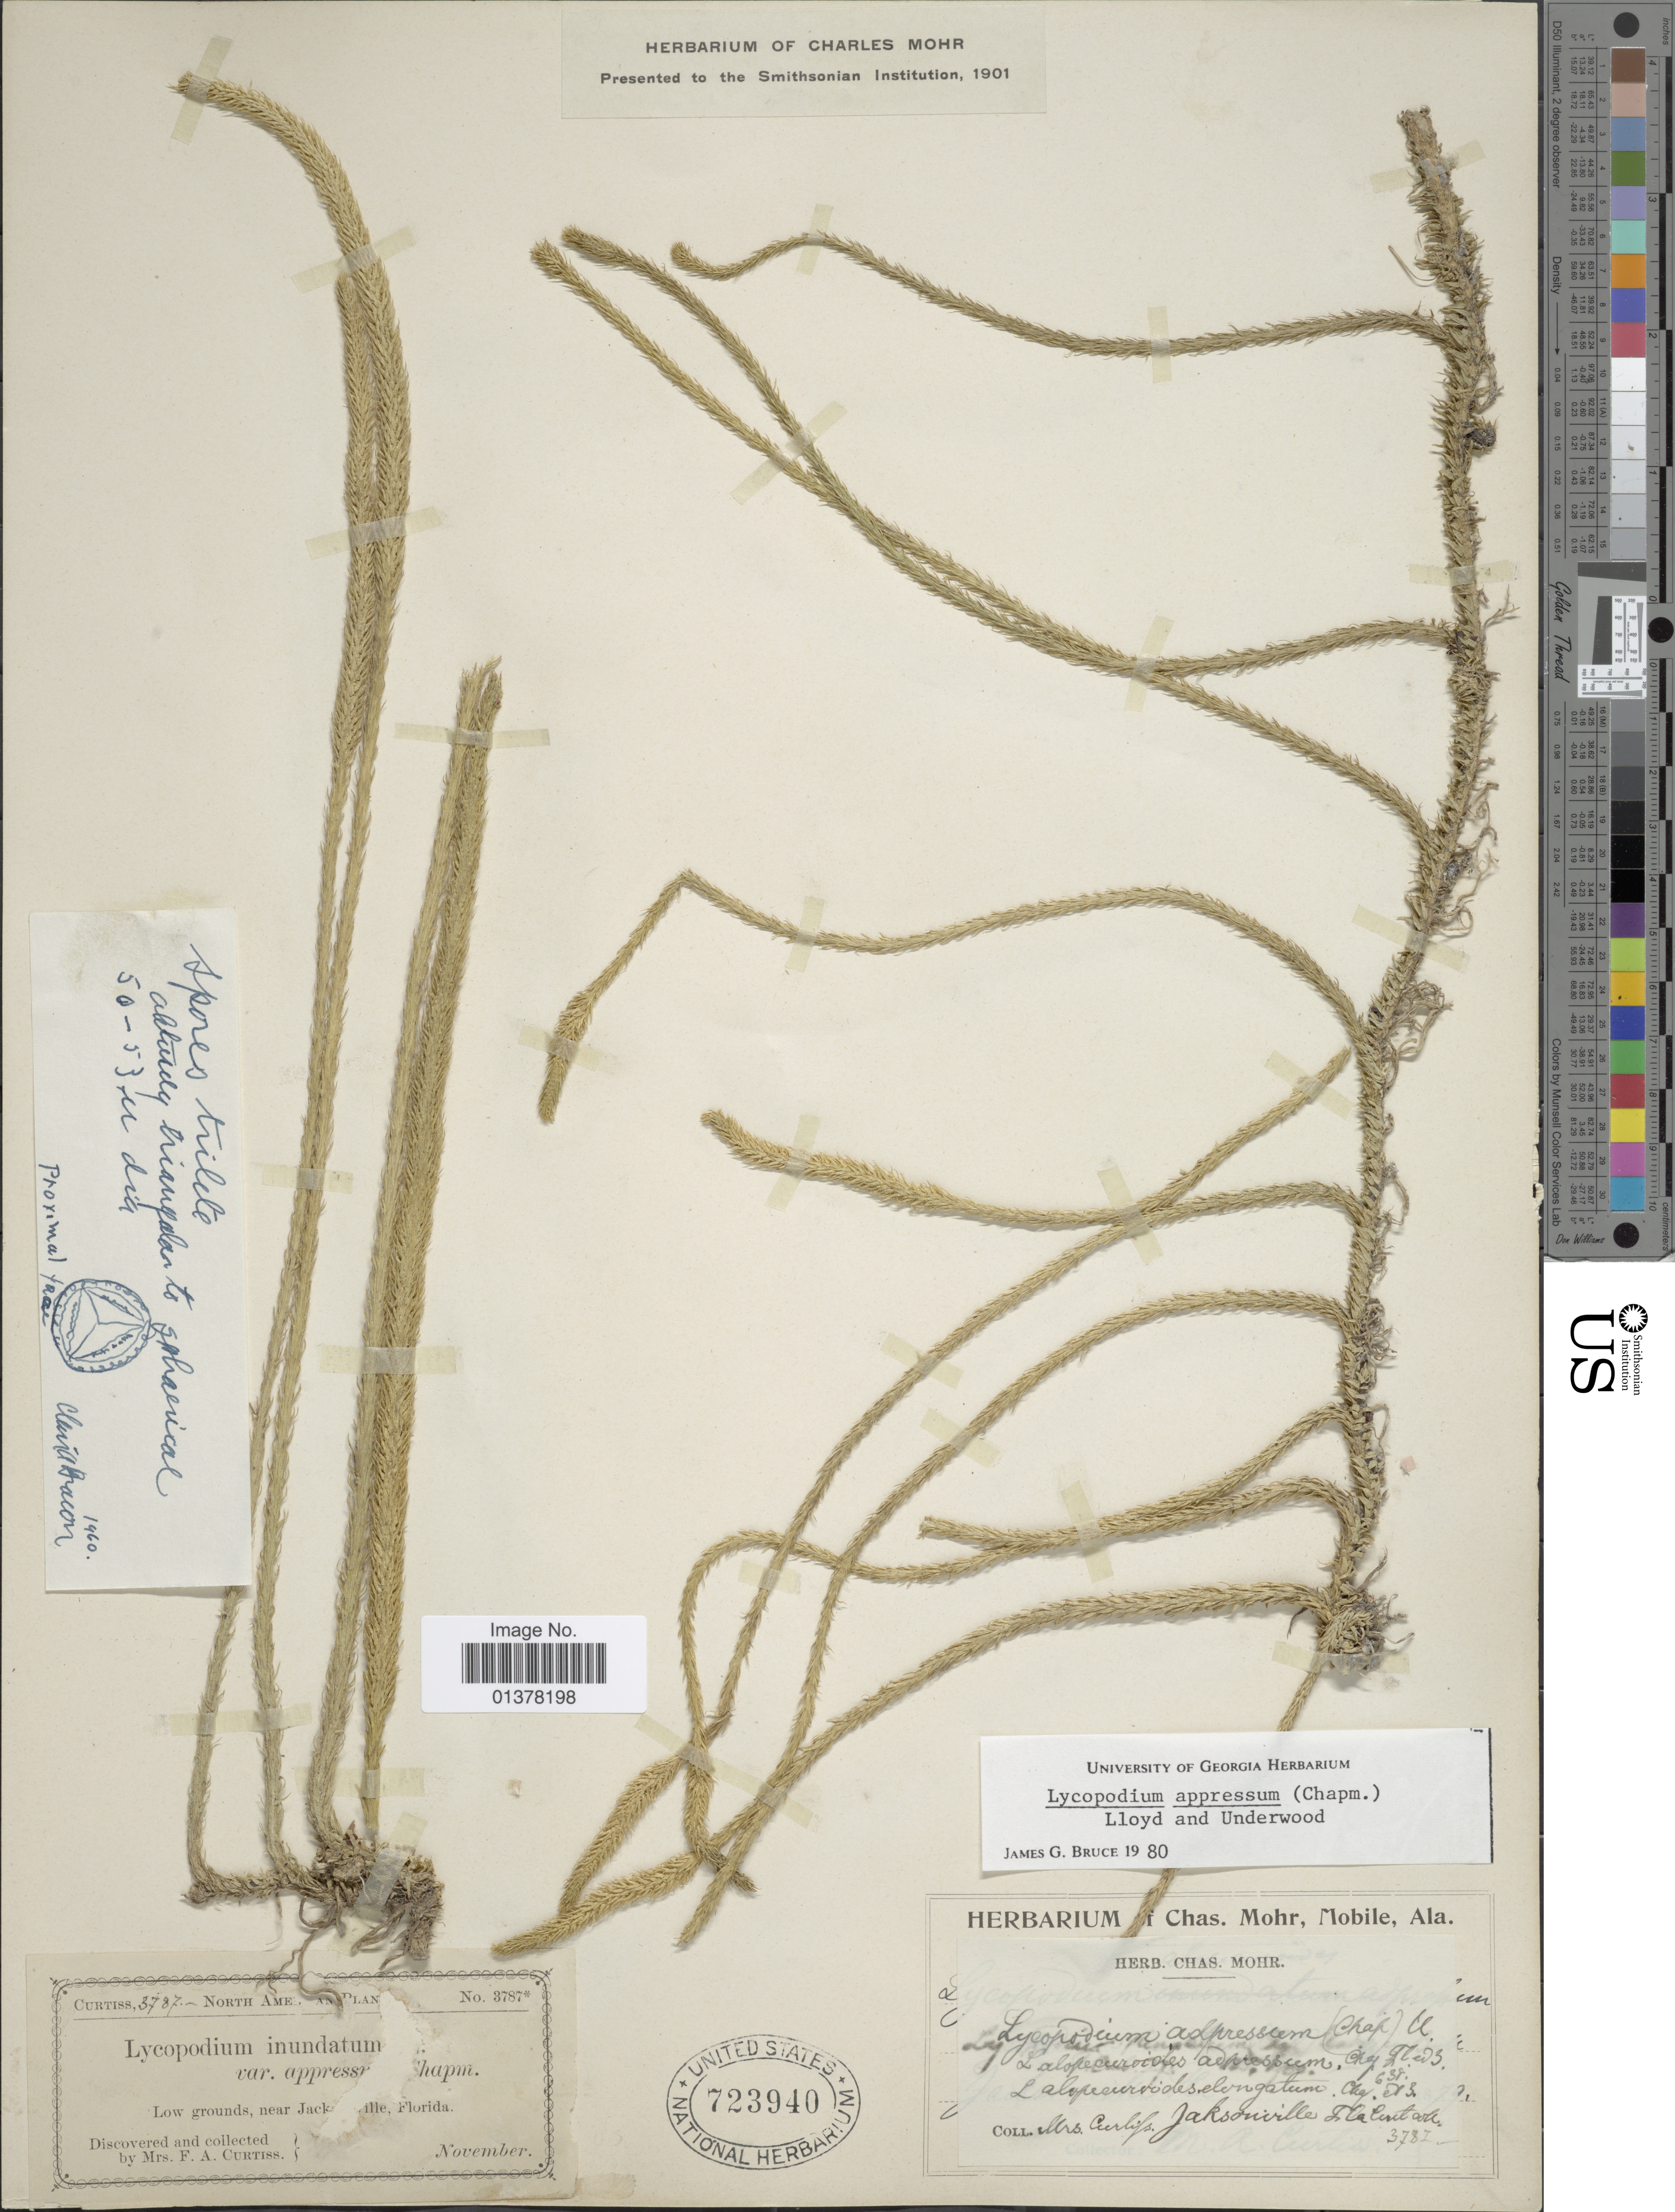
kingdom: Plantae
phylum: Tracheophyta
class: Lycopodiopsida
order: Lycopodiales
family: Lycopodiaceae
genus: Lycopodiella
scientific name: Lycopodiella appressa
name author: (Chapm.) Cranfill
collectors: F. A. Curtiss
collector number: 3787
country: United States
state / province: Florida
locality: Low grounds near Jacksonville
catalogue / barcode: US 723940